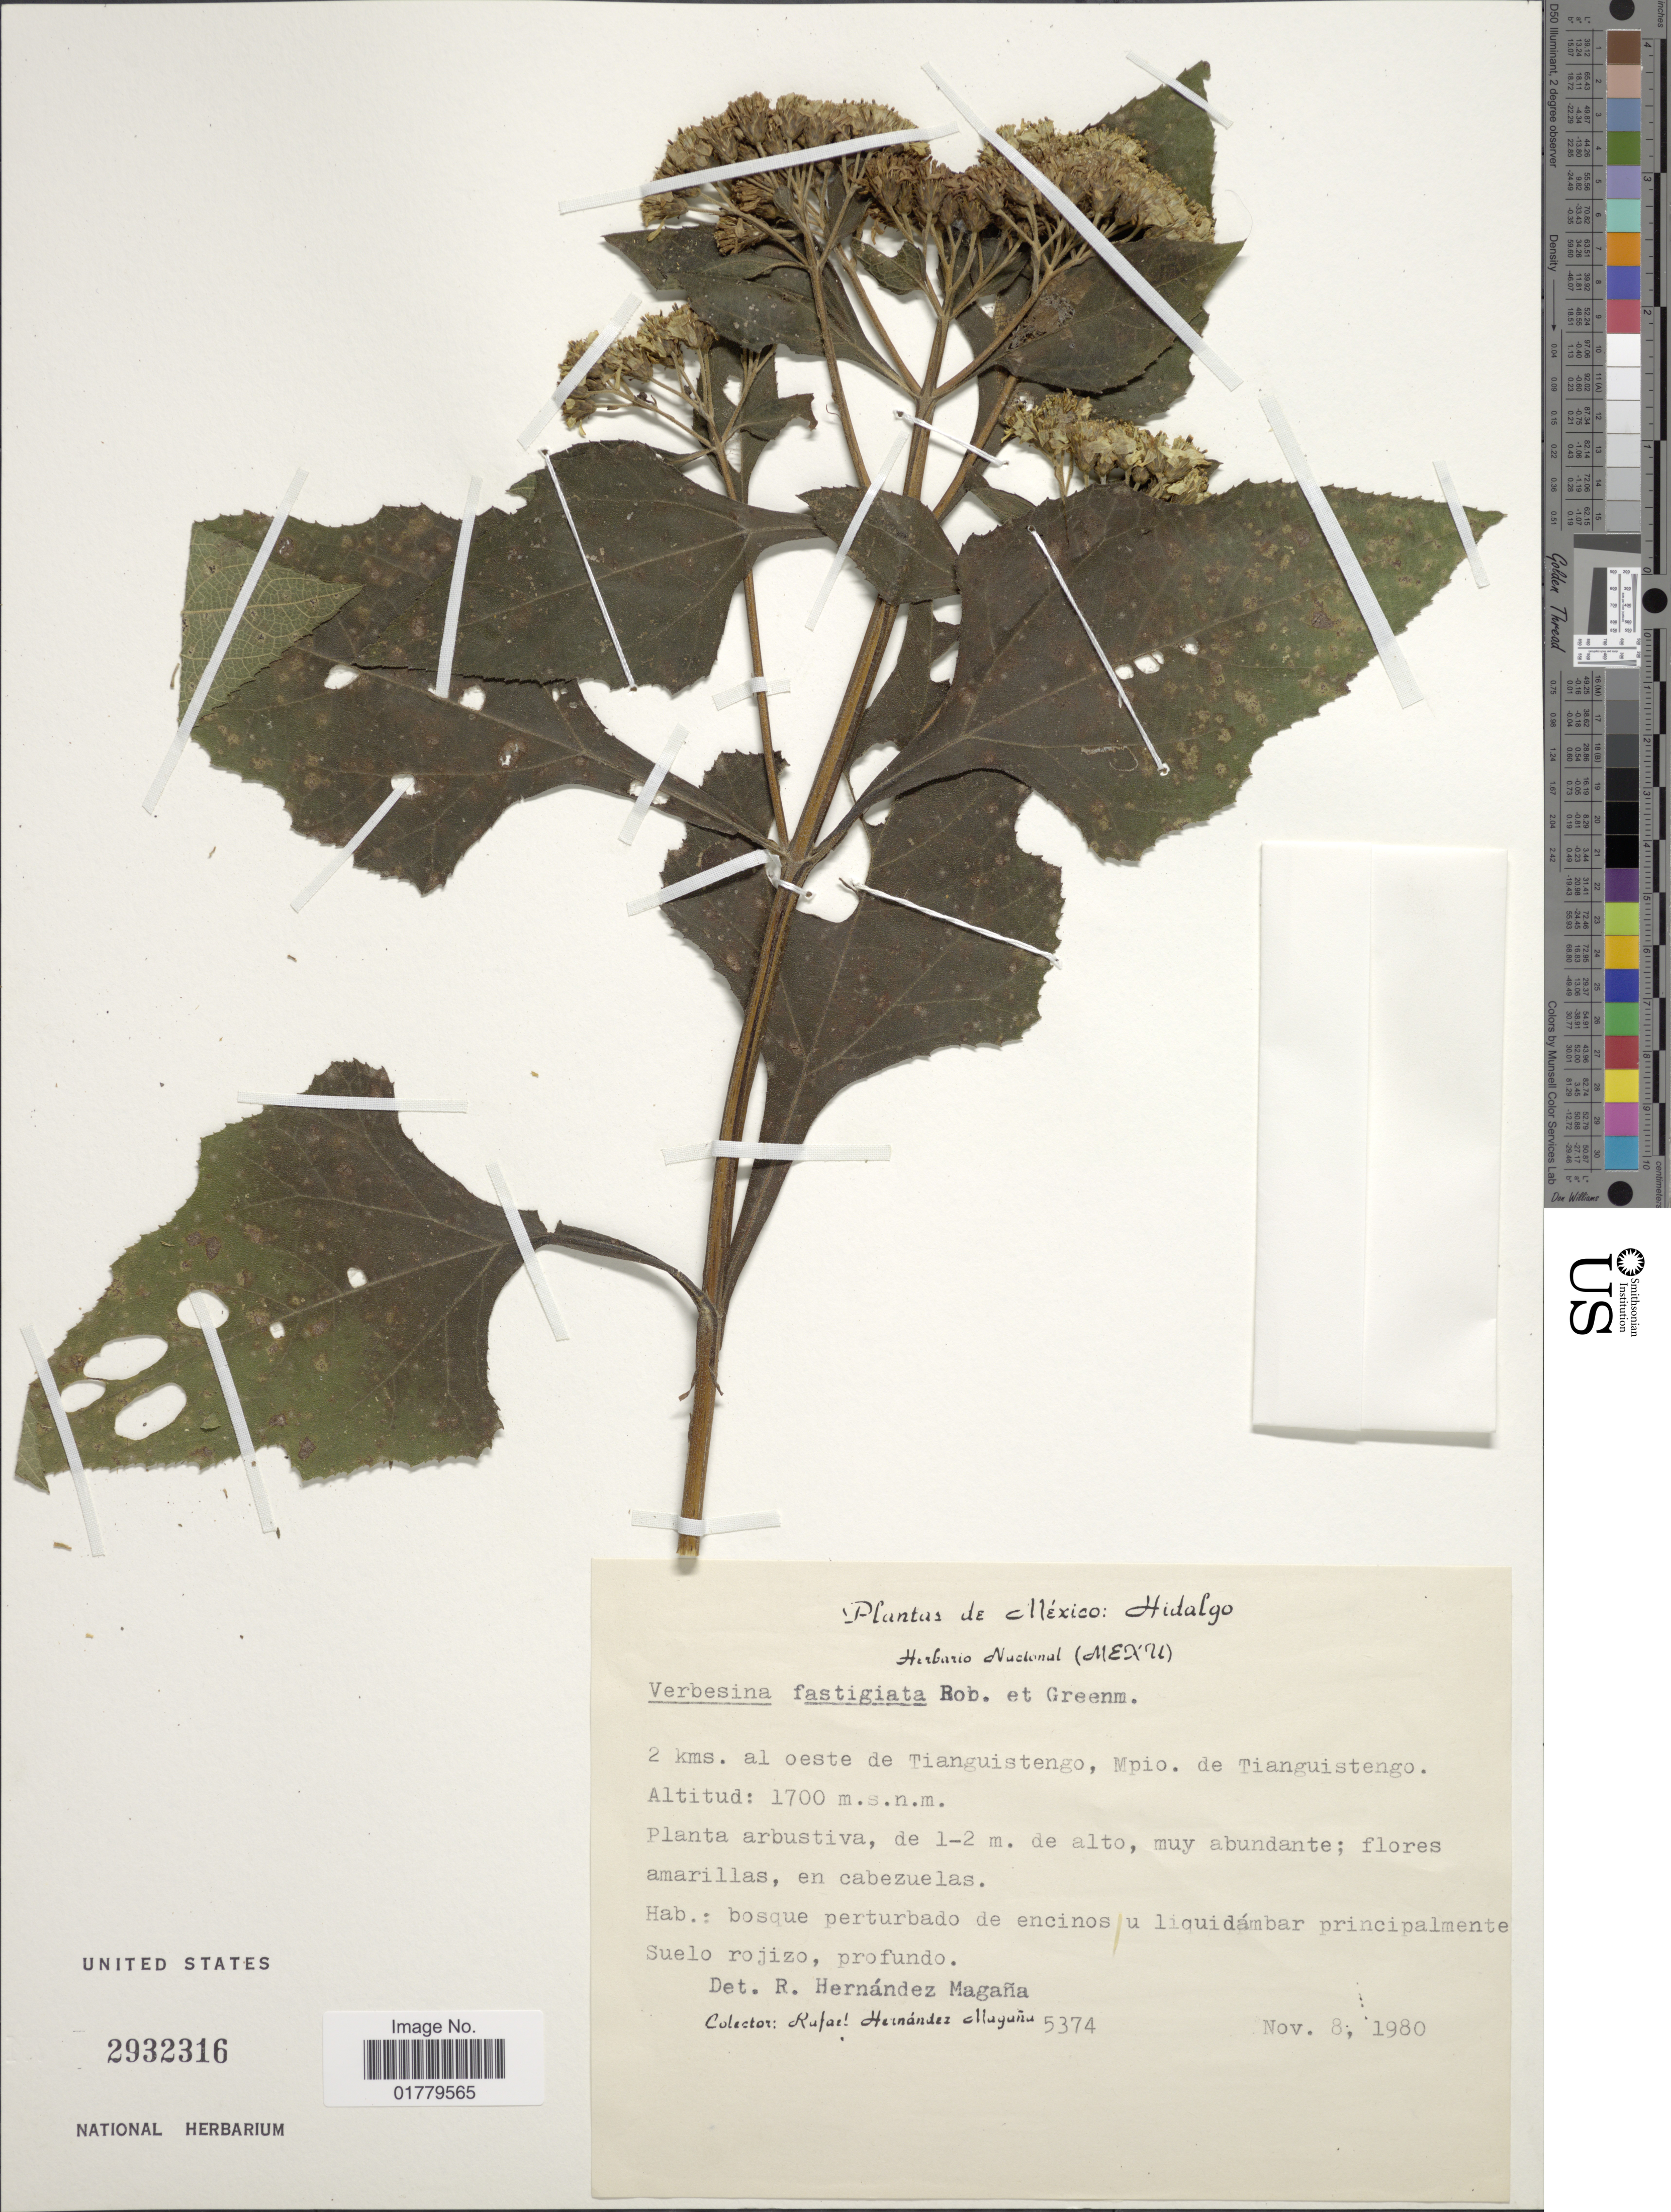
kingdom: Plantae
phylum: Tracheophyta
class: Magnoliopsida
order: Asterales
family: Asteraceae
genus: Verbesina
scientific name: Verbesina fastigiata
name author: B.L. Rob. & Greenm.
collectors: R. Hernández-M.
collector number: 5374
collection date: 1980-11-08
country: Mexico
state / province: Hidalgo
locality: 2 kms. al oeste de Tianguistengo, Mpio. de Tianguistengo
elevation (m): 1700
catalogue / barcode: US 2932316